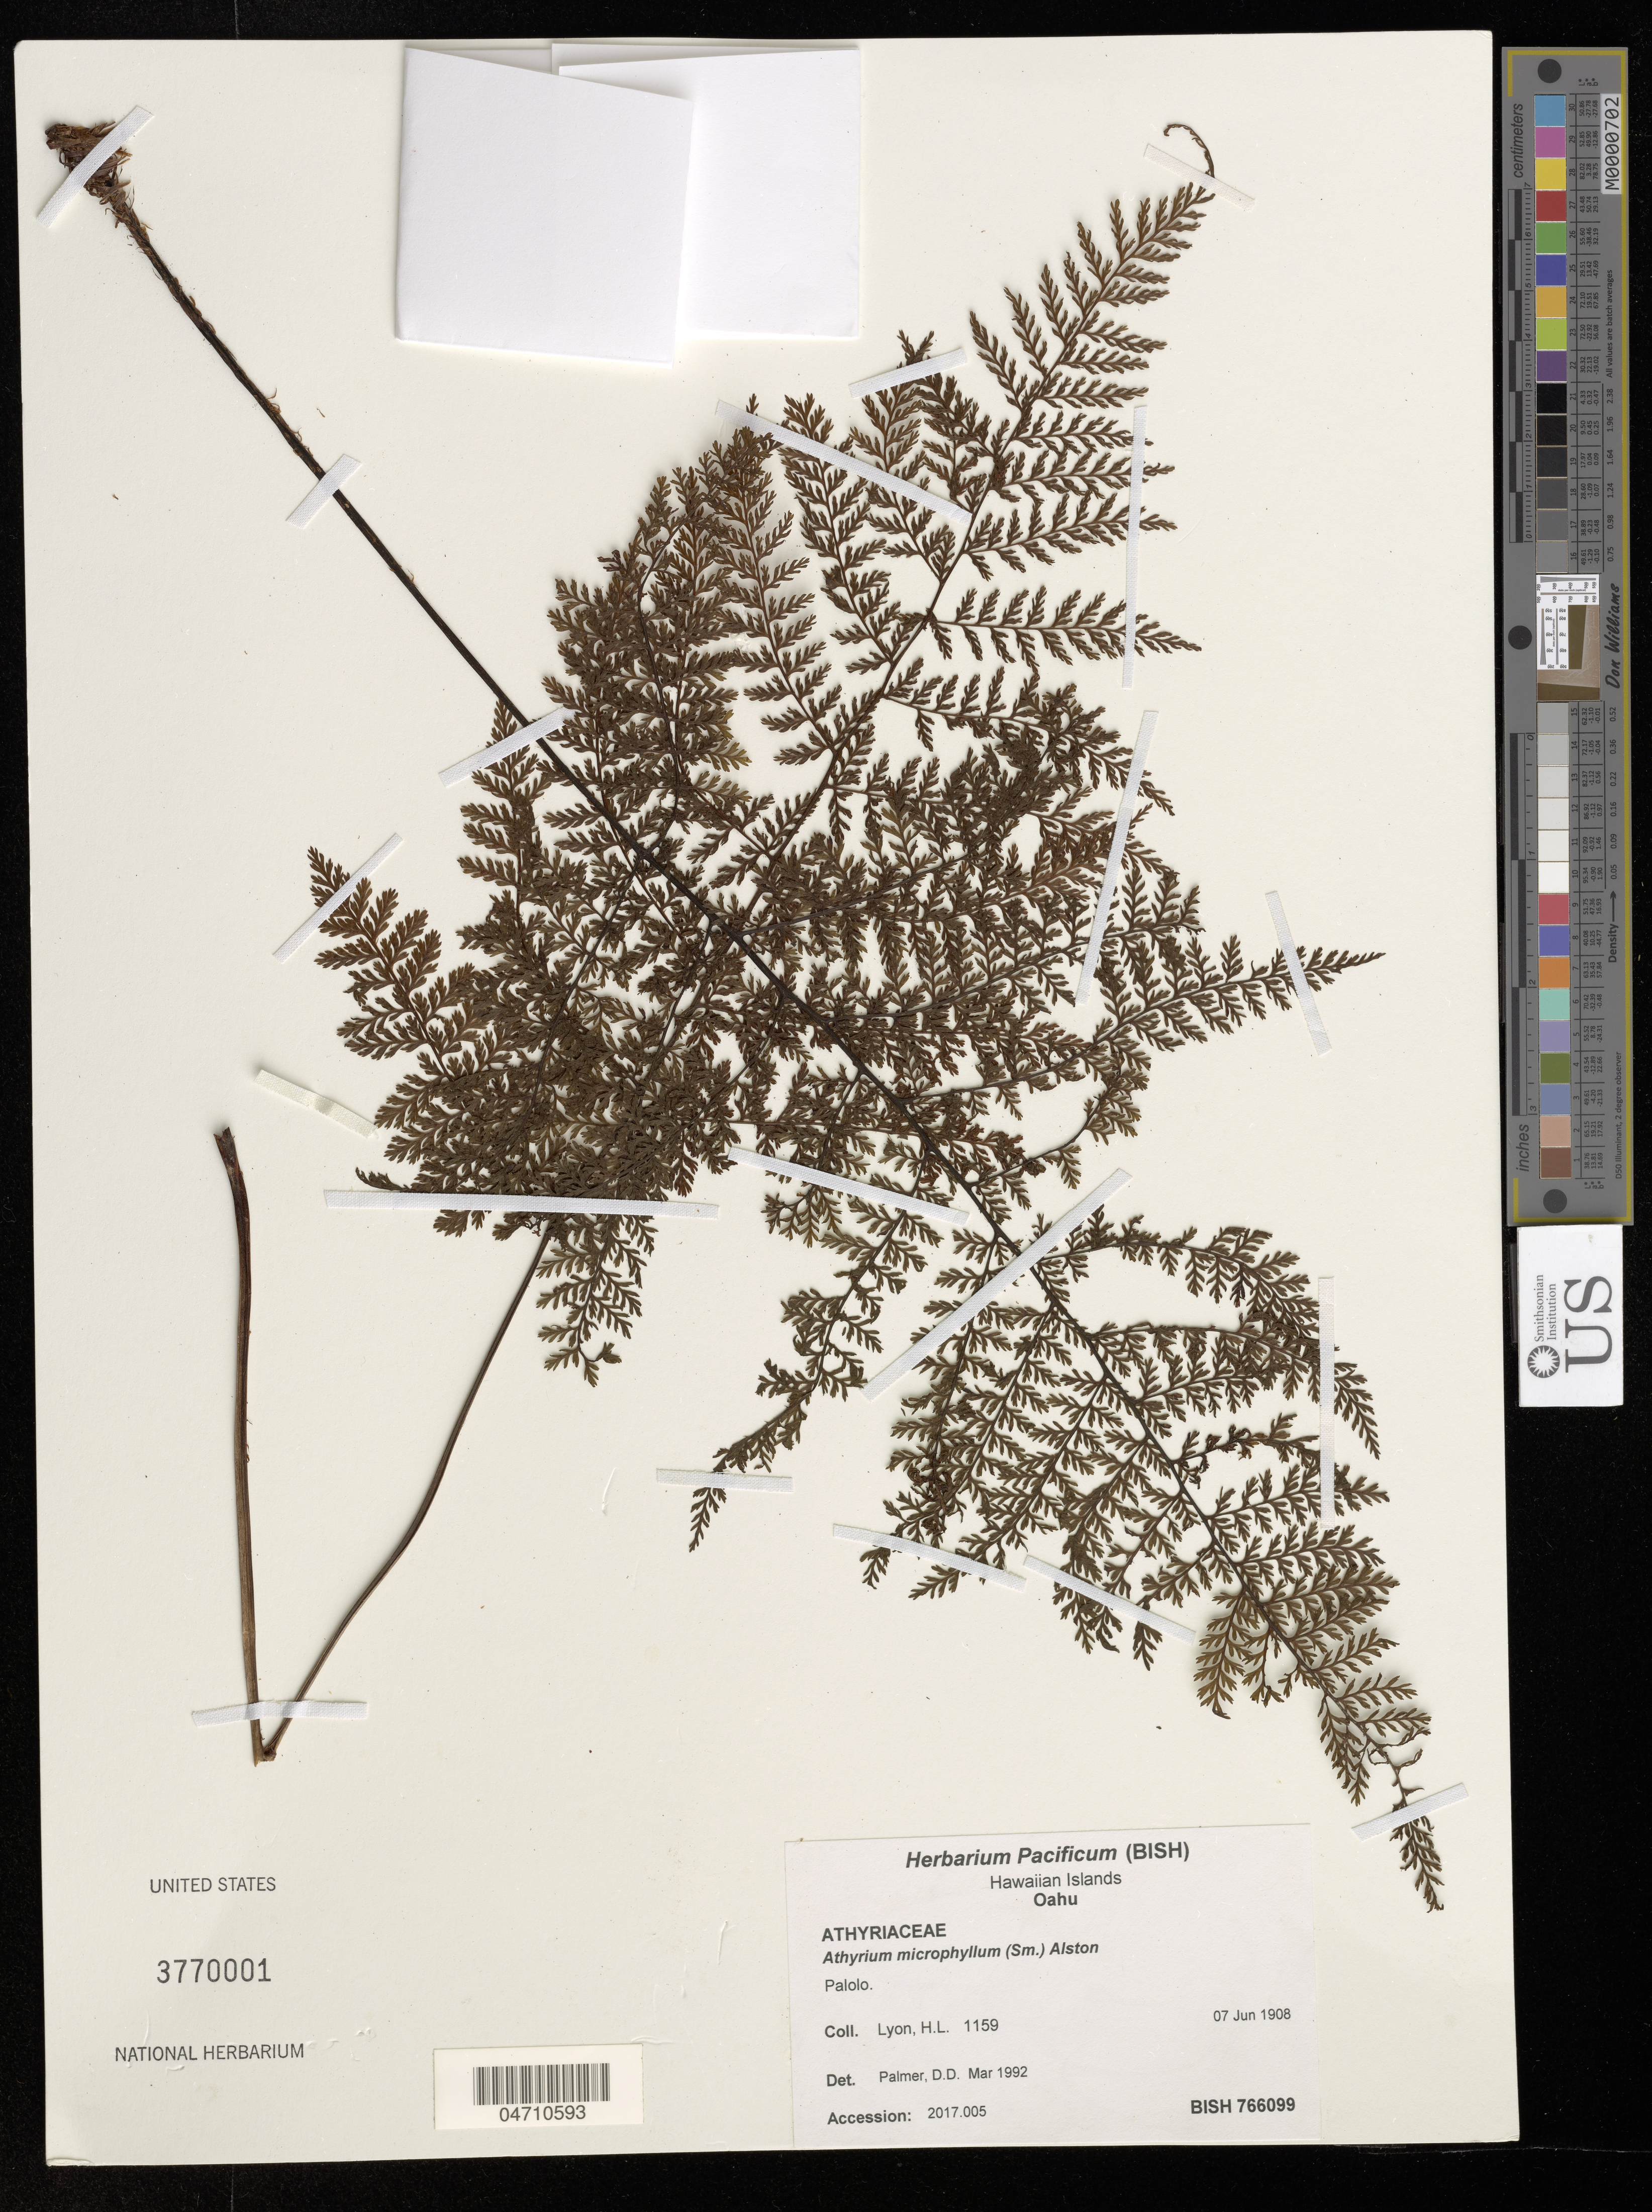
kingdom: Plantae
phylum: Tracheophyta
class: Polypodiopsida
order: Polypodiales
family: Athyriaceae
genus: Athyrium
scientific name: Athyrium microphyllum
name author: (Sm.) Alston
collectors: H. Lyon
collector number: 1159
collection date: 1908-06-07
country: United States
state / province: Hawaii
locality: Hawaiian Islands. Oahu.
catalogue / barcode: US 3770001